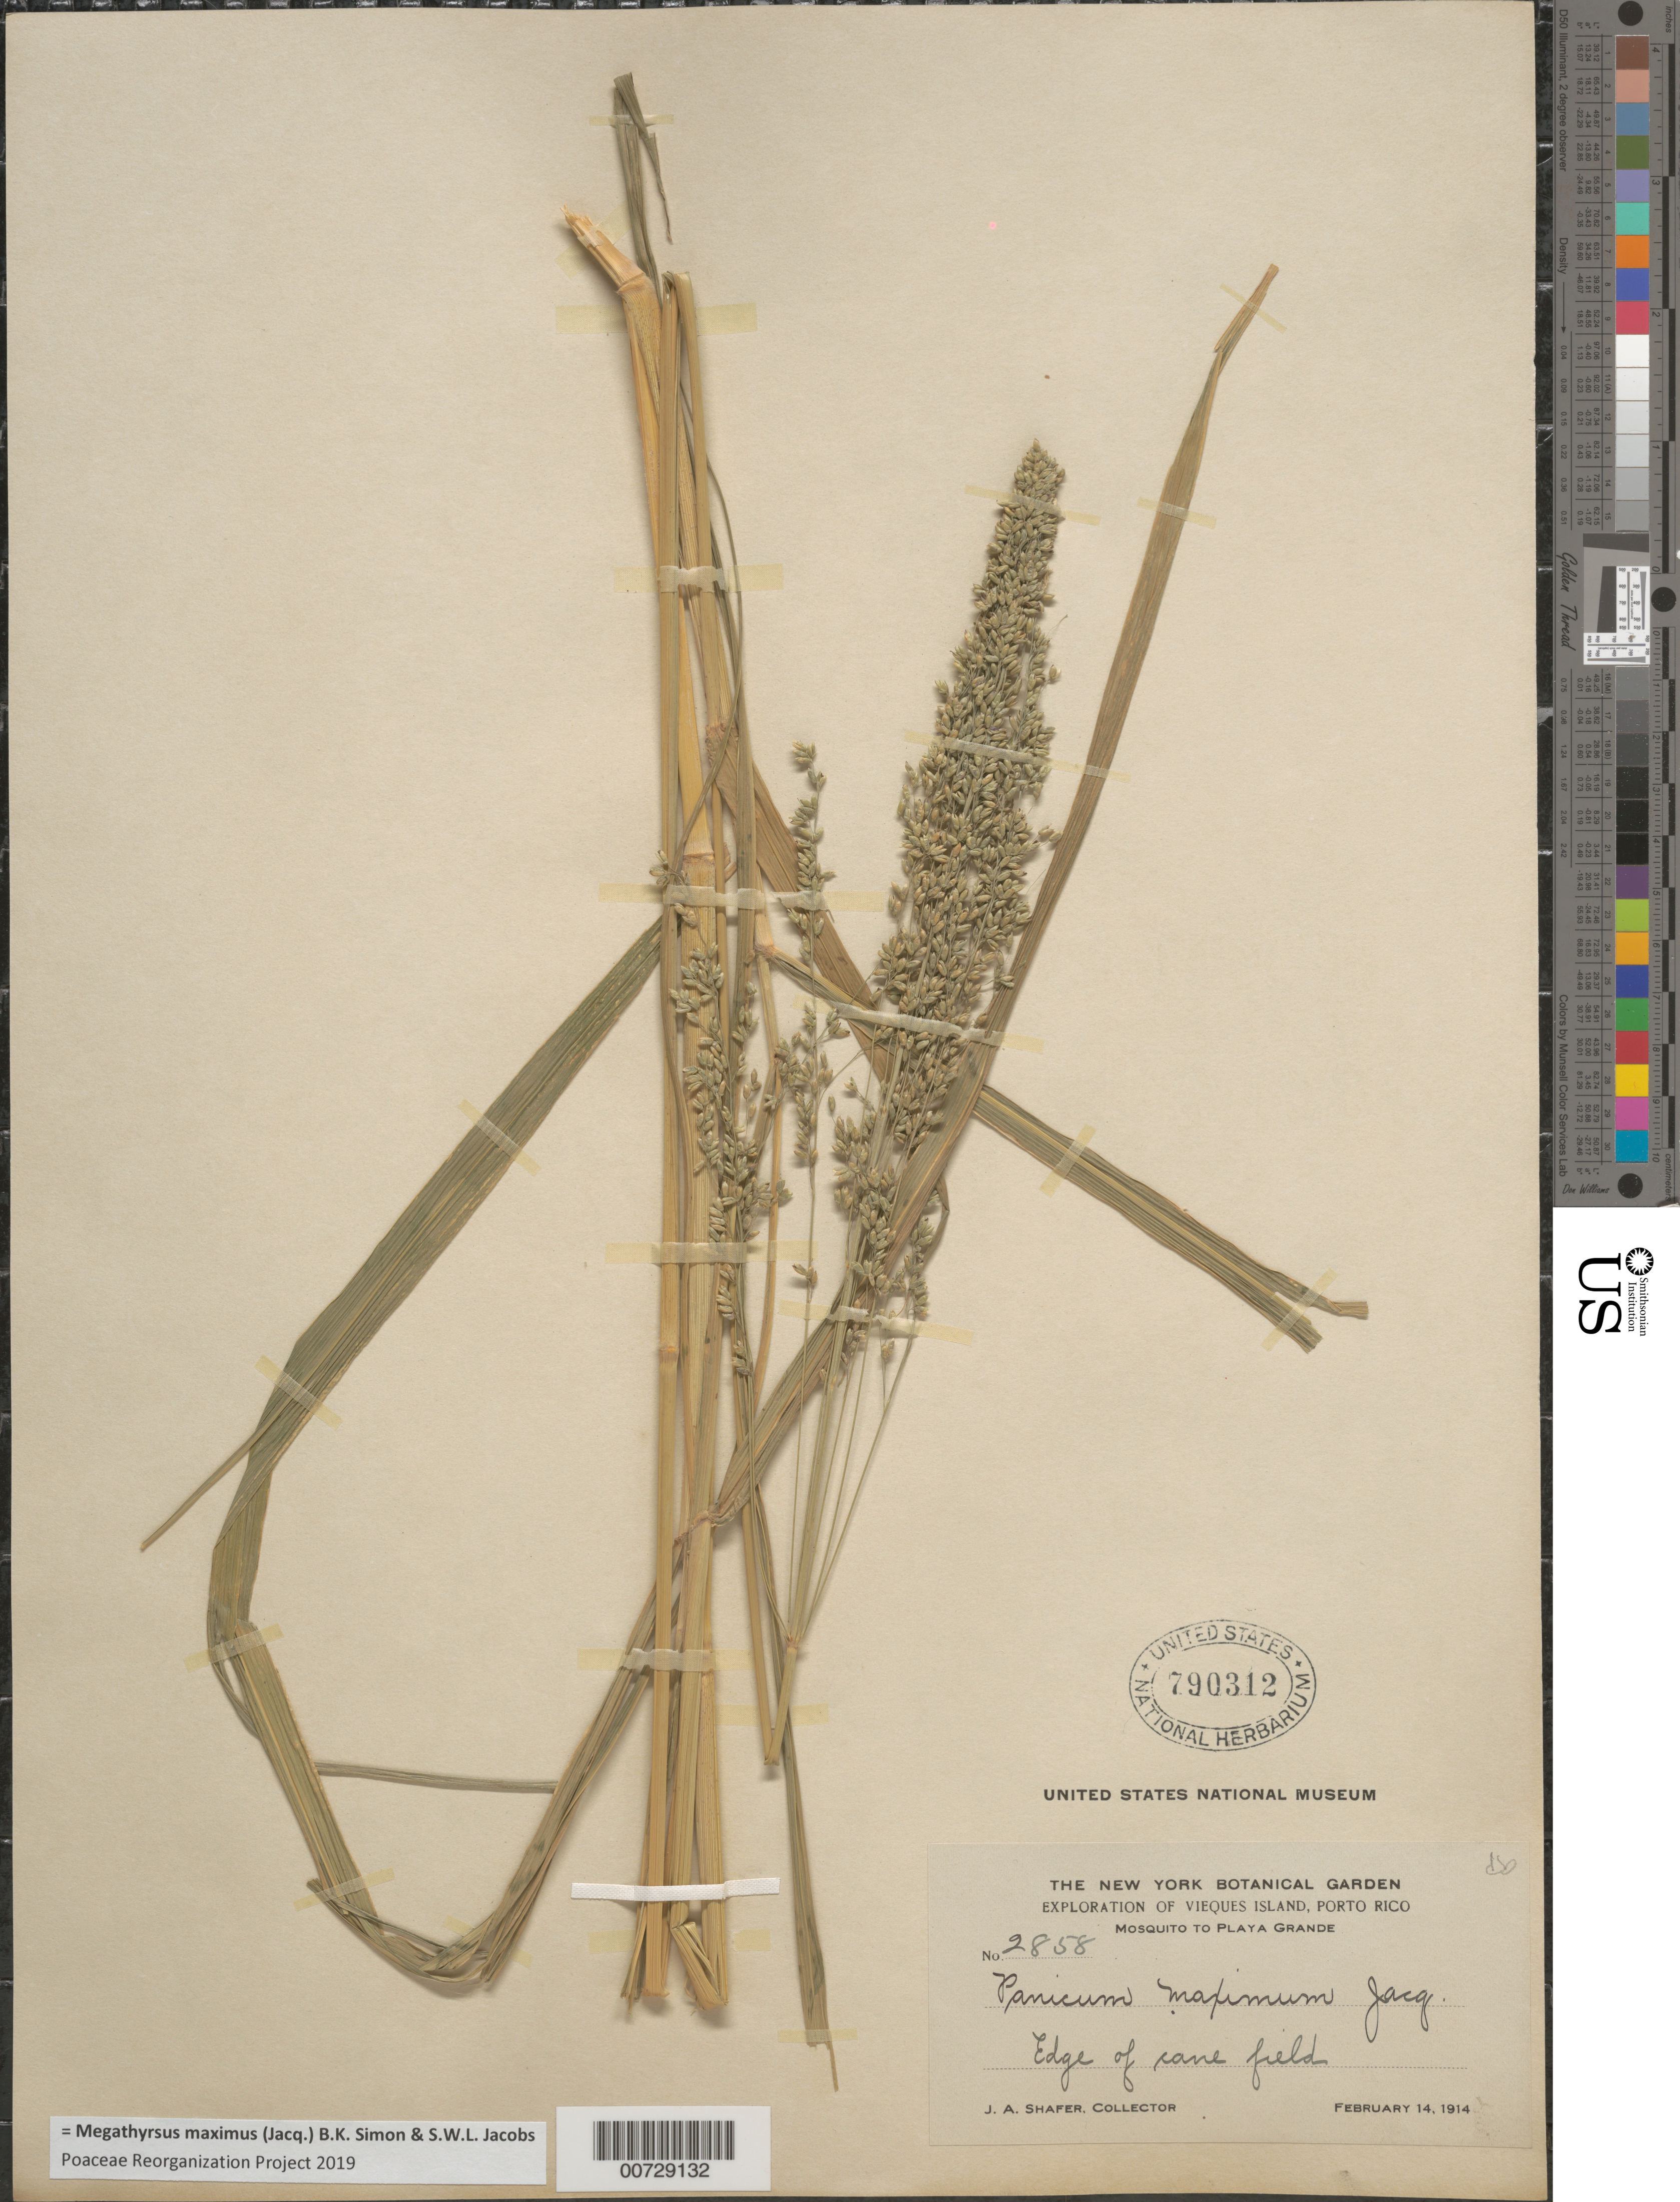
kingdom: Plantae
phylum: Tracheophyta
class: Liliopsida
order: Poales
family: Poaceae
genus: Megathyrsus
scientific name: Megathyrsus maximus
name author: (Jacq.) B.K. Simon & S.W.L. Jacobs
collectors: J. A. Shafer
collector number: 2858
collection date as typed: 14 Feb 1914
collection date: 1914-02-14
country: Puerto Rico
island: Vieques I.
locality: Mosquito to Playa Grande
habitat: Edge of cane field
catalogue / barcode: US 790312